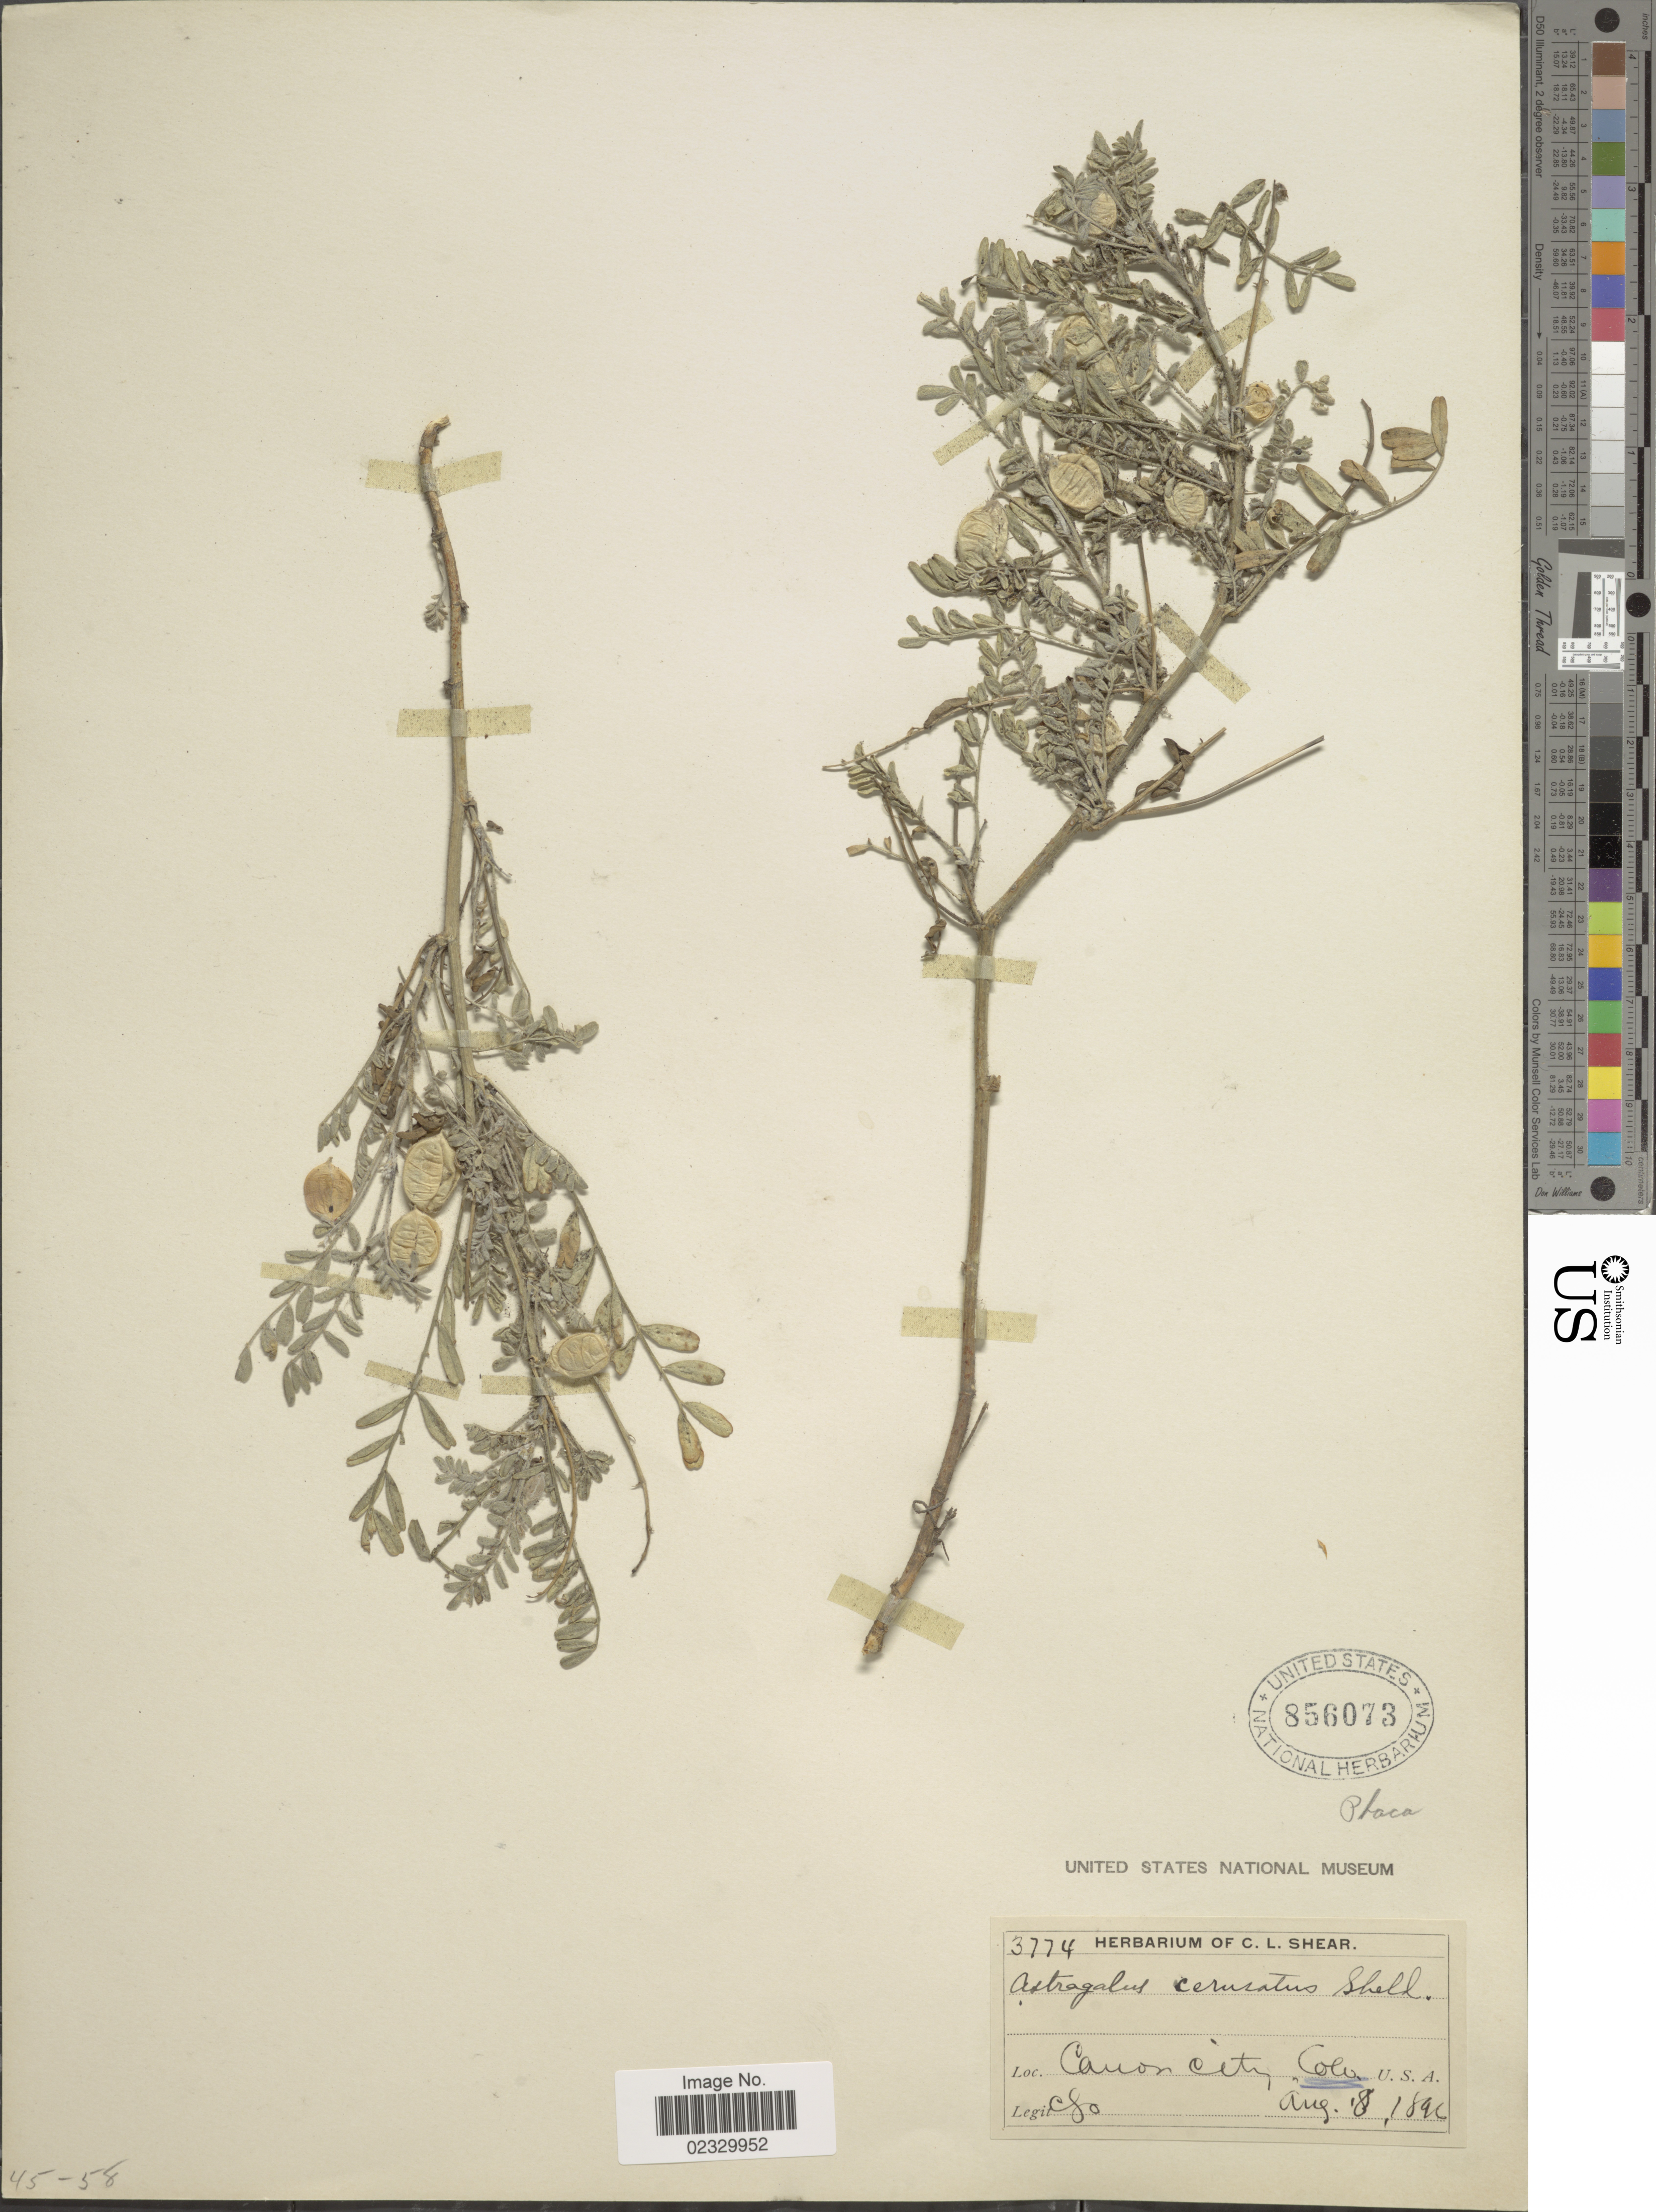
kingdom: Plantae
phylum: Tracheophyta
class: Magnoliopsida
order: Fabales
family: Fabaceae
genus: Astragalus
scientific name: Astragalus cerussatus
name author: E. Sheld.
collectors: C. L. Shear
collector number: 3774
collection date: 1896-08-08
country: United States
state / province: Colorado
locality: Canon City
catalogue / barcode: US 856073